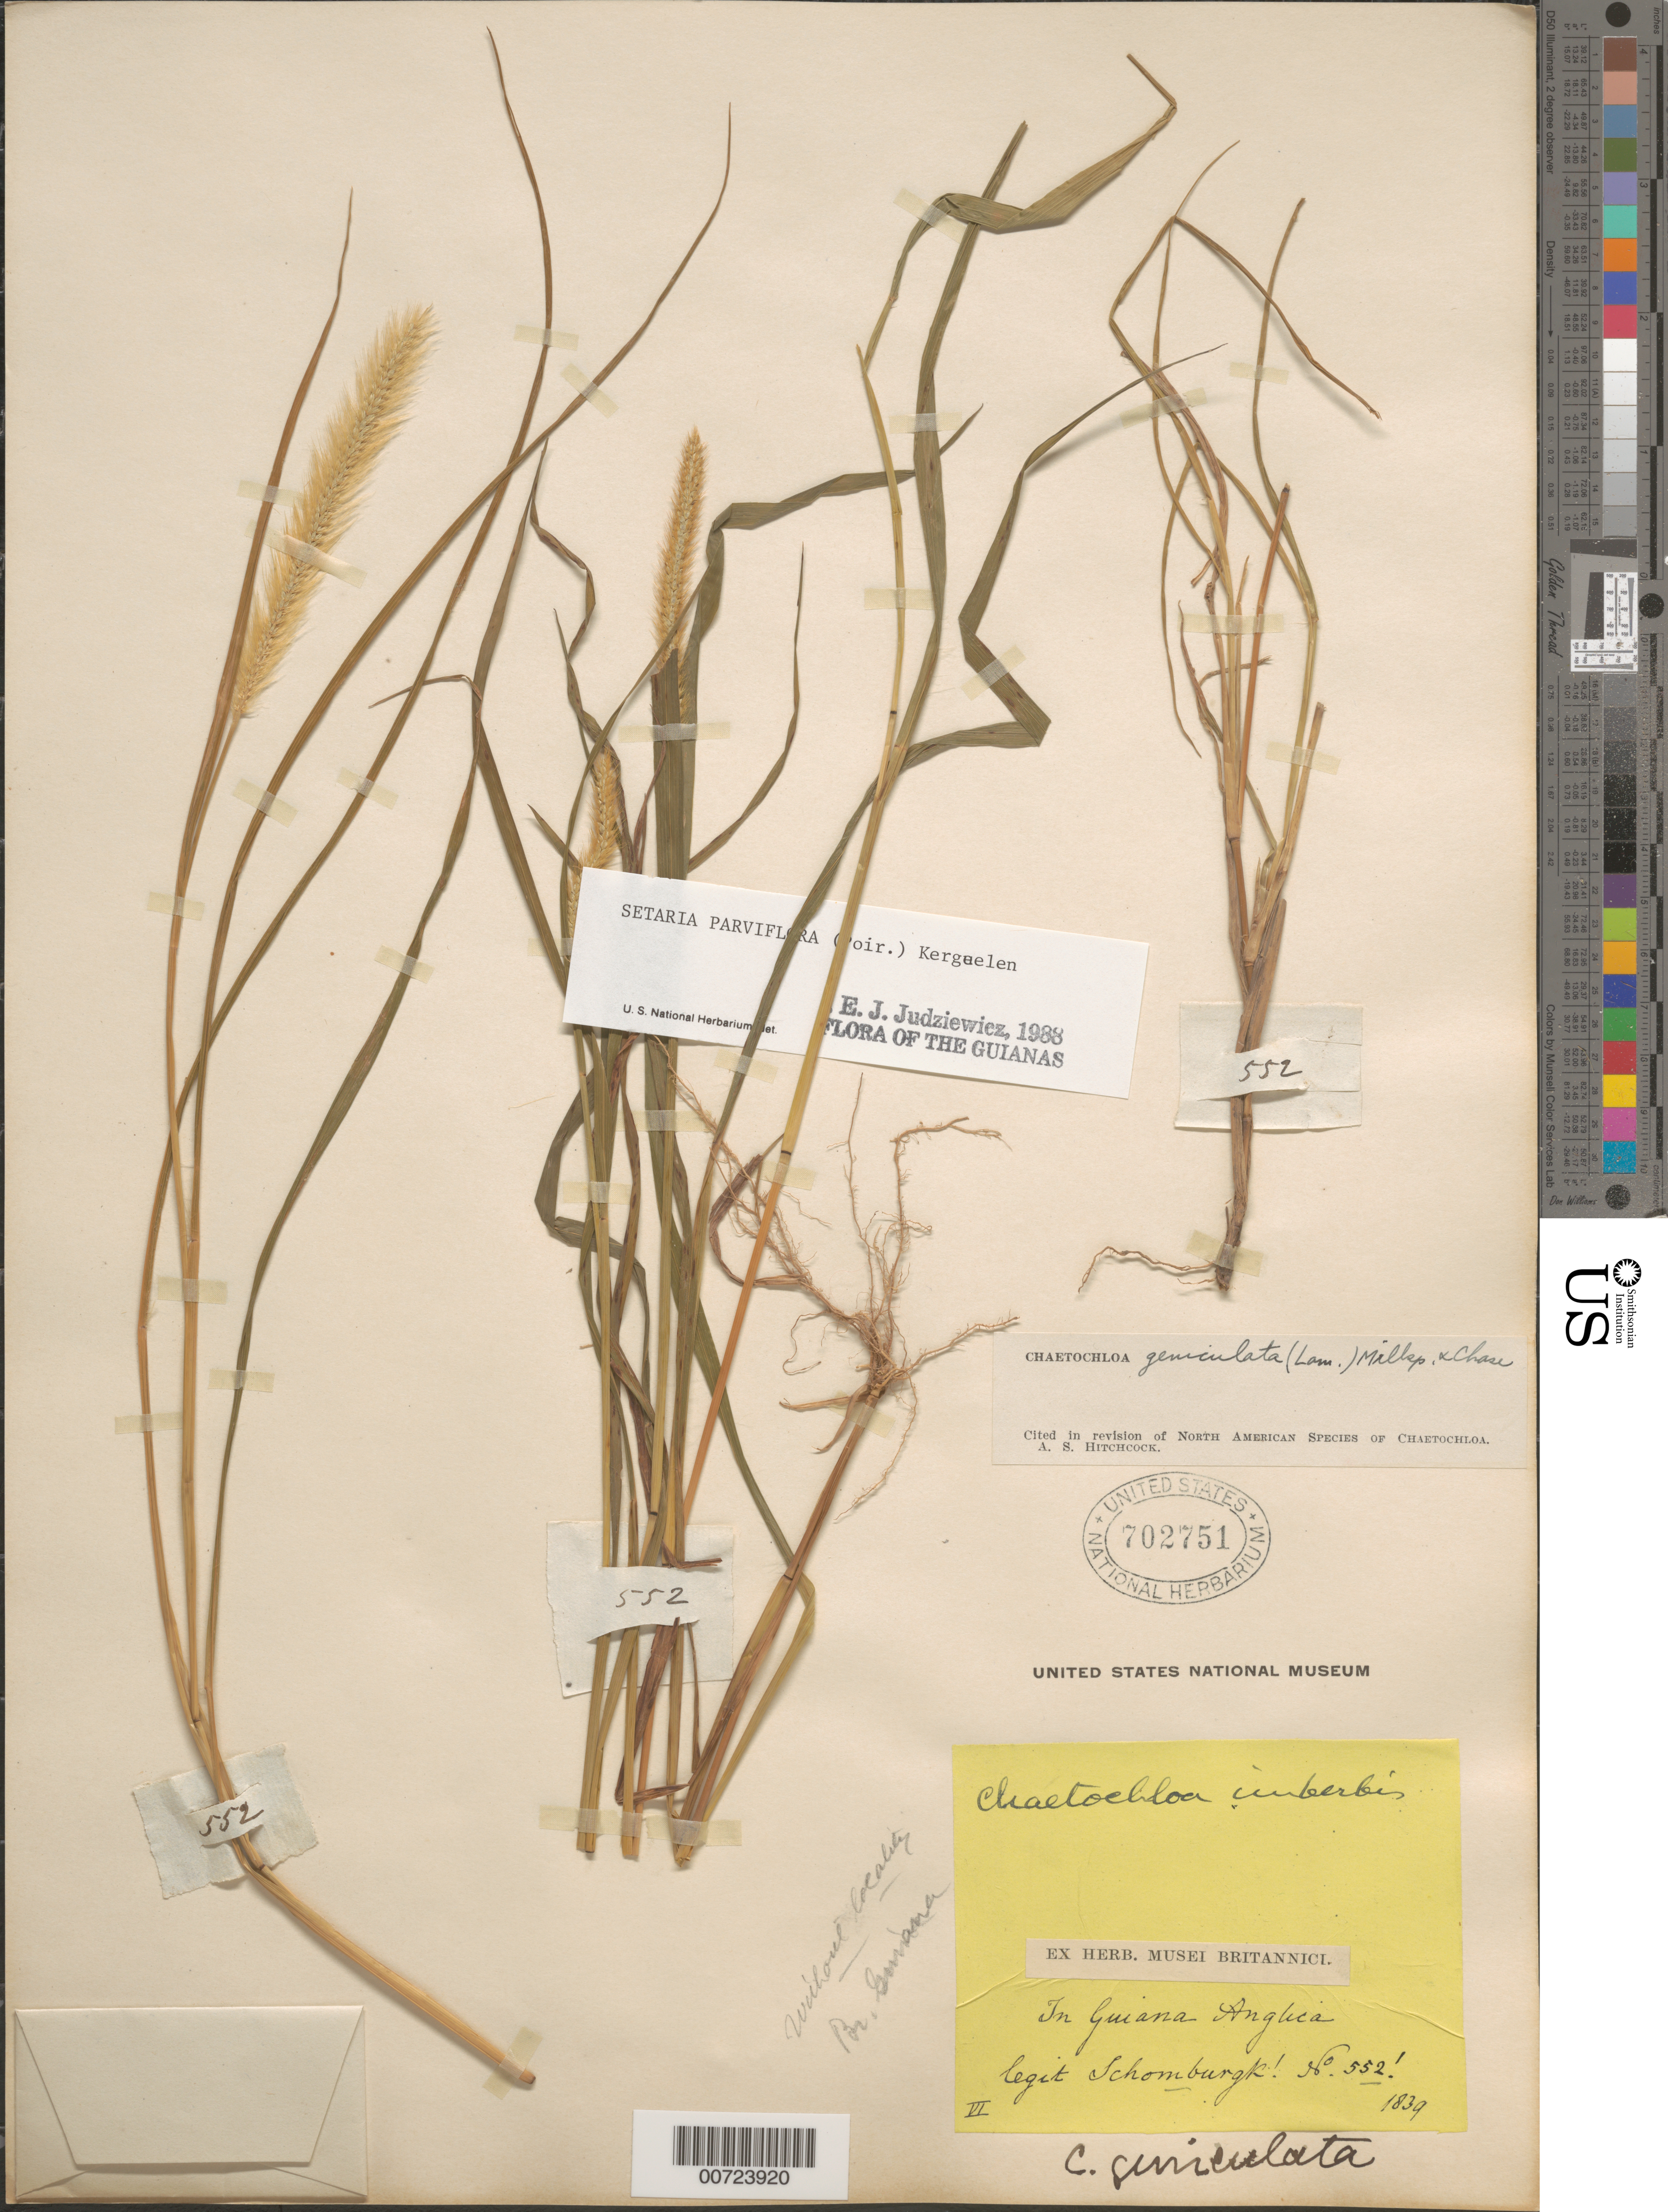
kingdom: Plantae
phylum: Tracheophyta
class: Liliopsida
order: Poales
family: Poaceae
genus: Setaria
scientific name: Setaria parviflora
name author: (Poir.) Kerguélen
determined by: Judziewicz, E. J.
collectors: R. H. Schomburgk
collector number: I 552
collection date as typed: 1839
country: Guyana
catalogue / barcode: US 702751